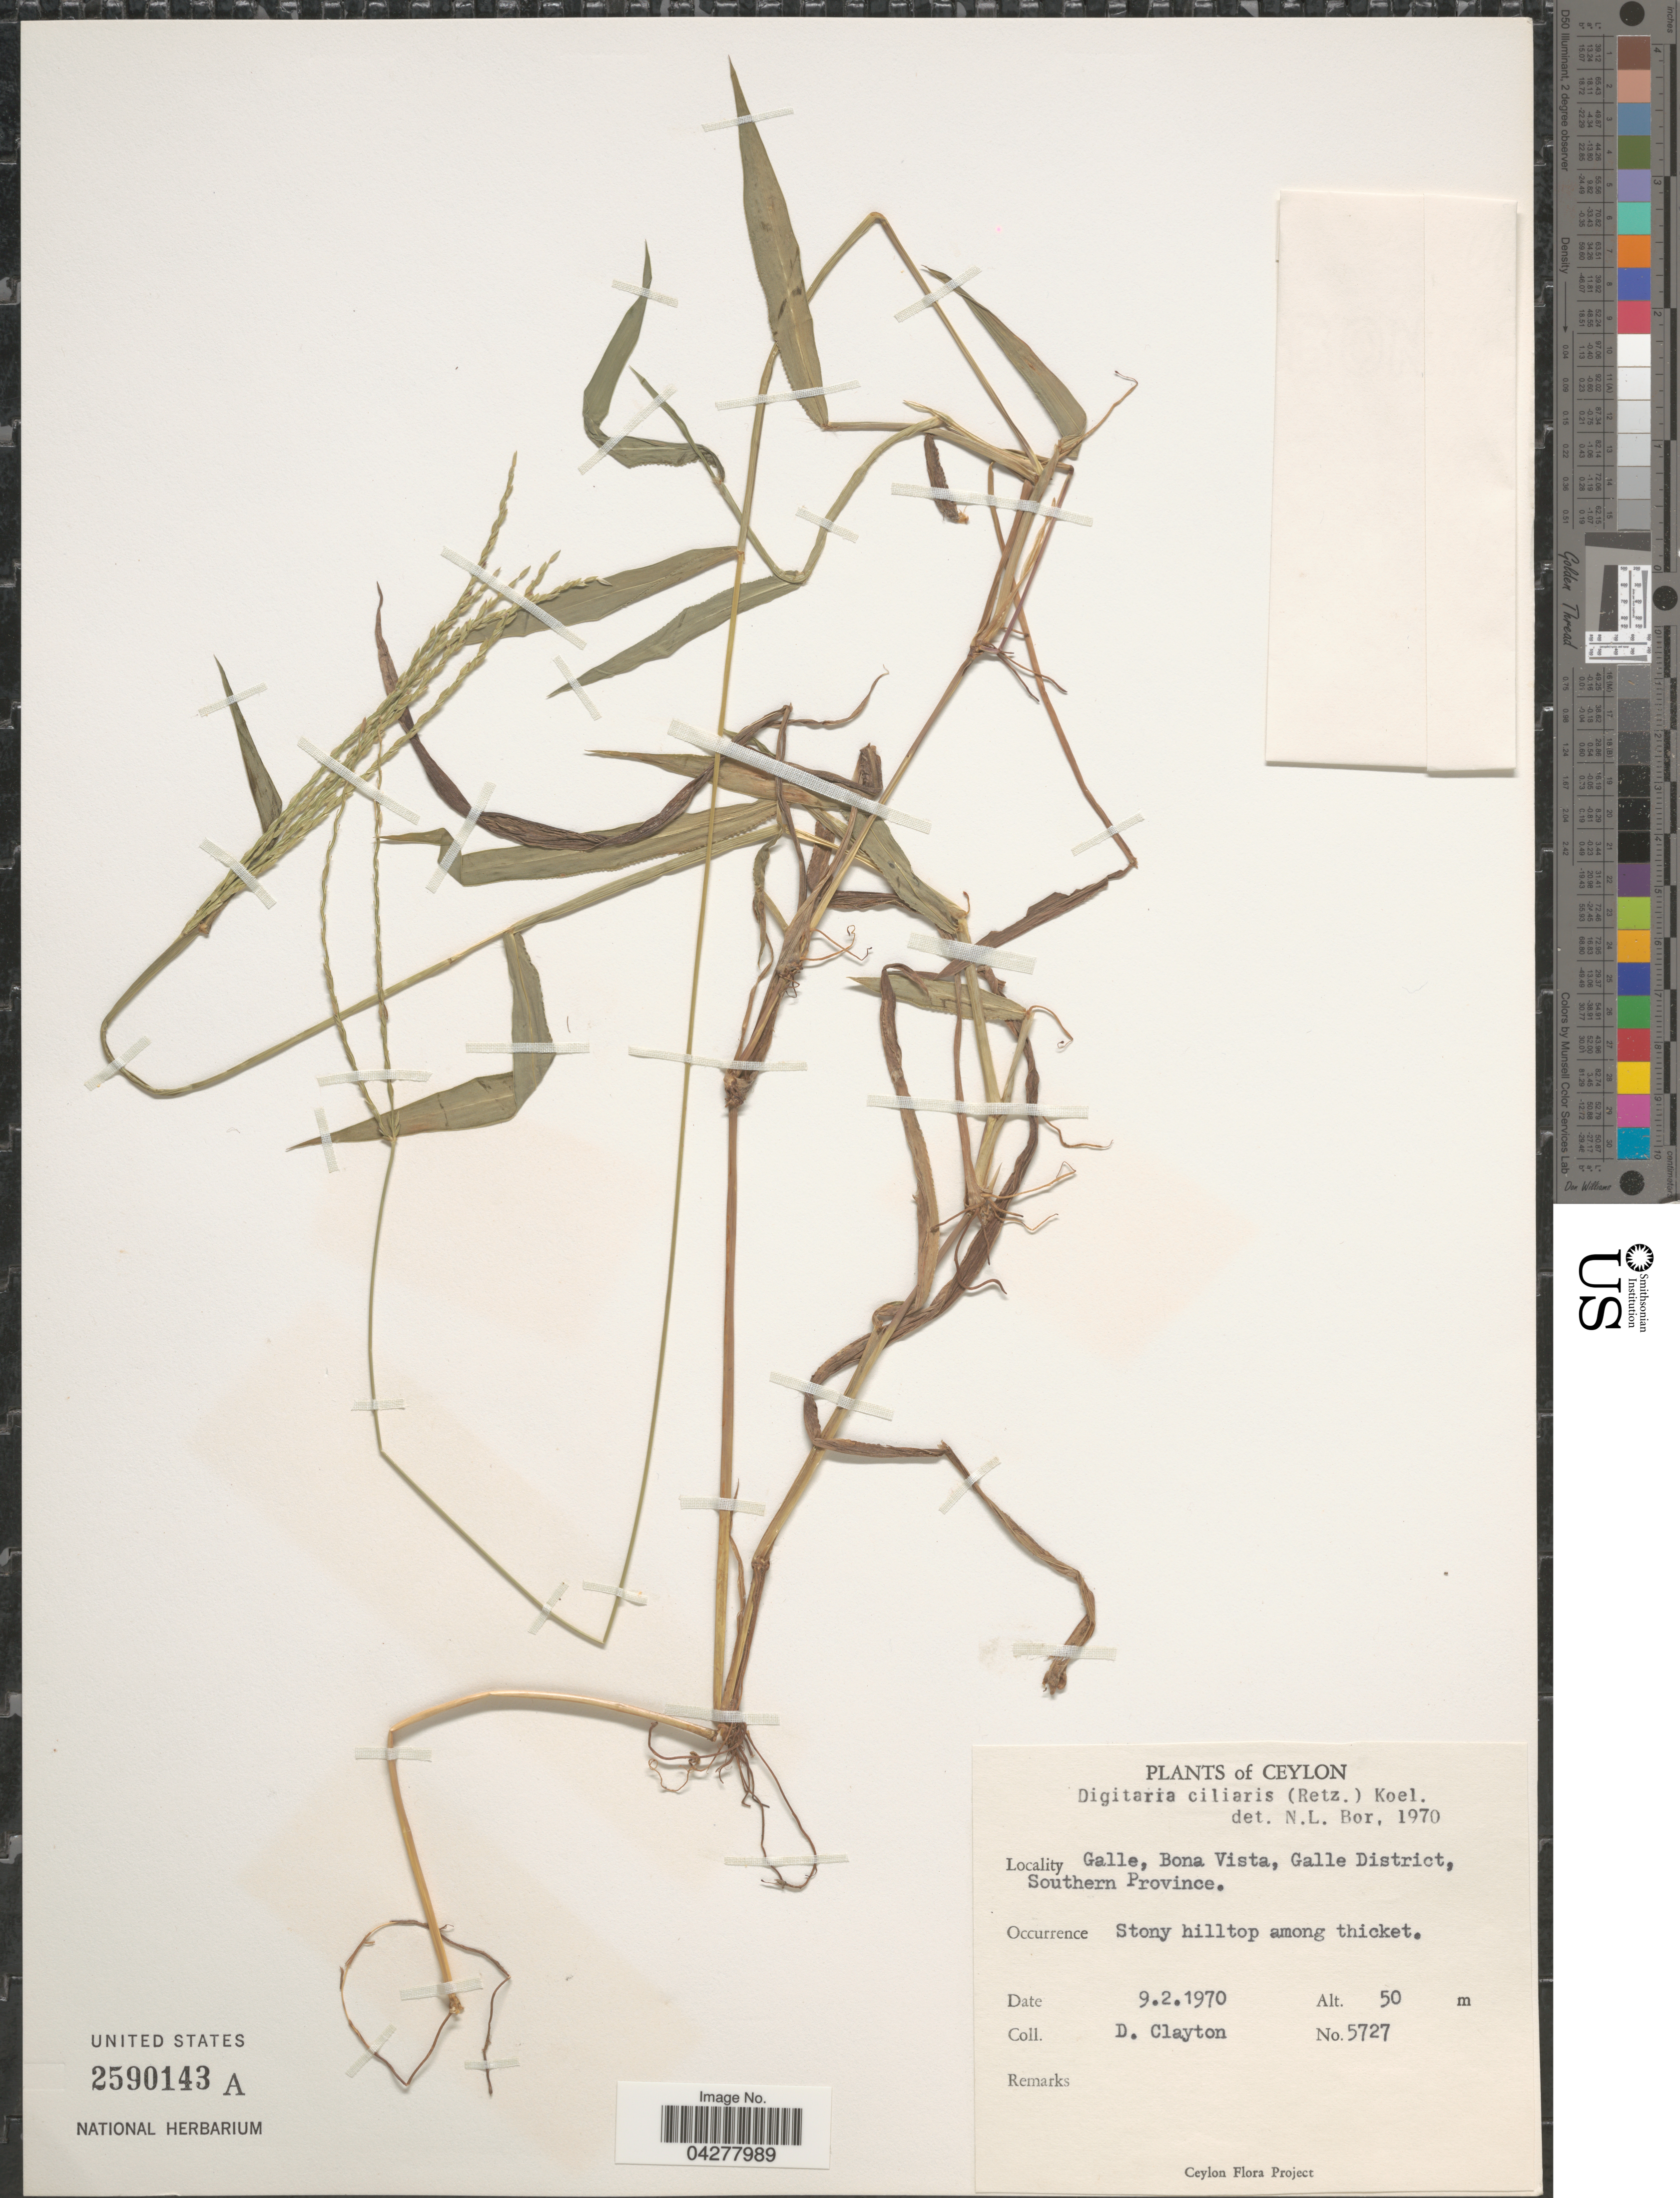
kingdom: Plantae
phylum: Tracheophyta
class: Liliopsida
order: Poales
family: Poaceae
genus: Digitaria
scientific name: Digitaria ciliaris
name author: (Retz.) Koeler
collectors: D. Clayton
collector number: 5727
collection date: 1970-02-09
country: Sri Lanka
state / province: Southern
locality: Ceylon. Galle, Bona Vista, Galle District.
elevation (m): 50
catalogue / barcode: US 2590143A